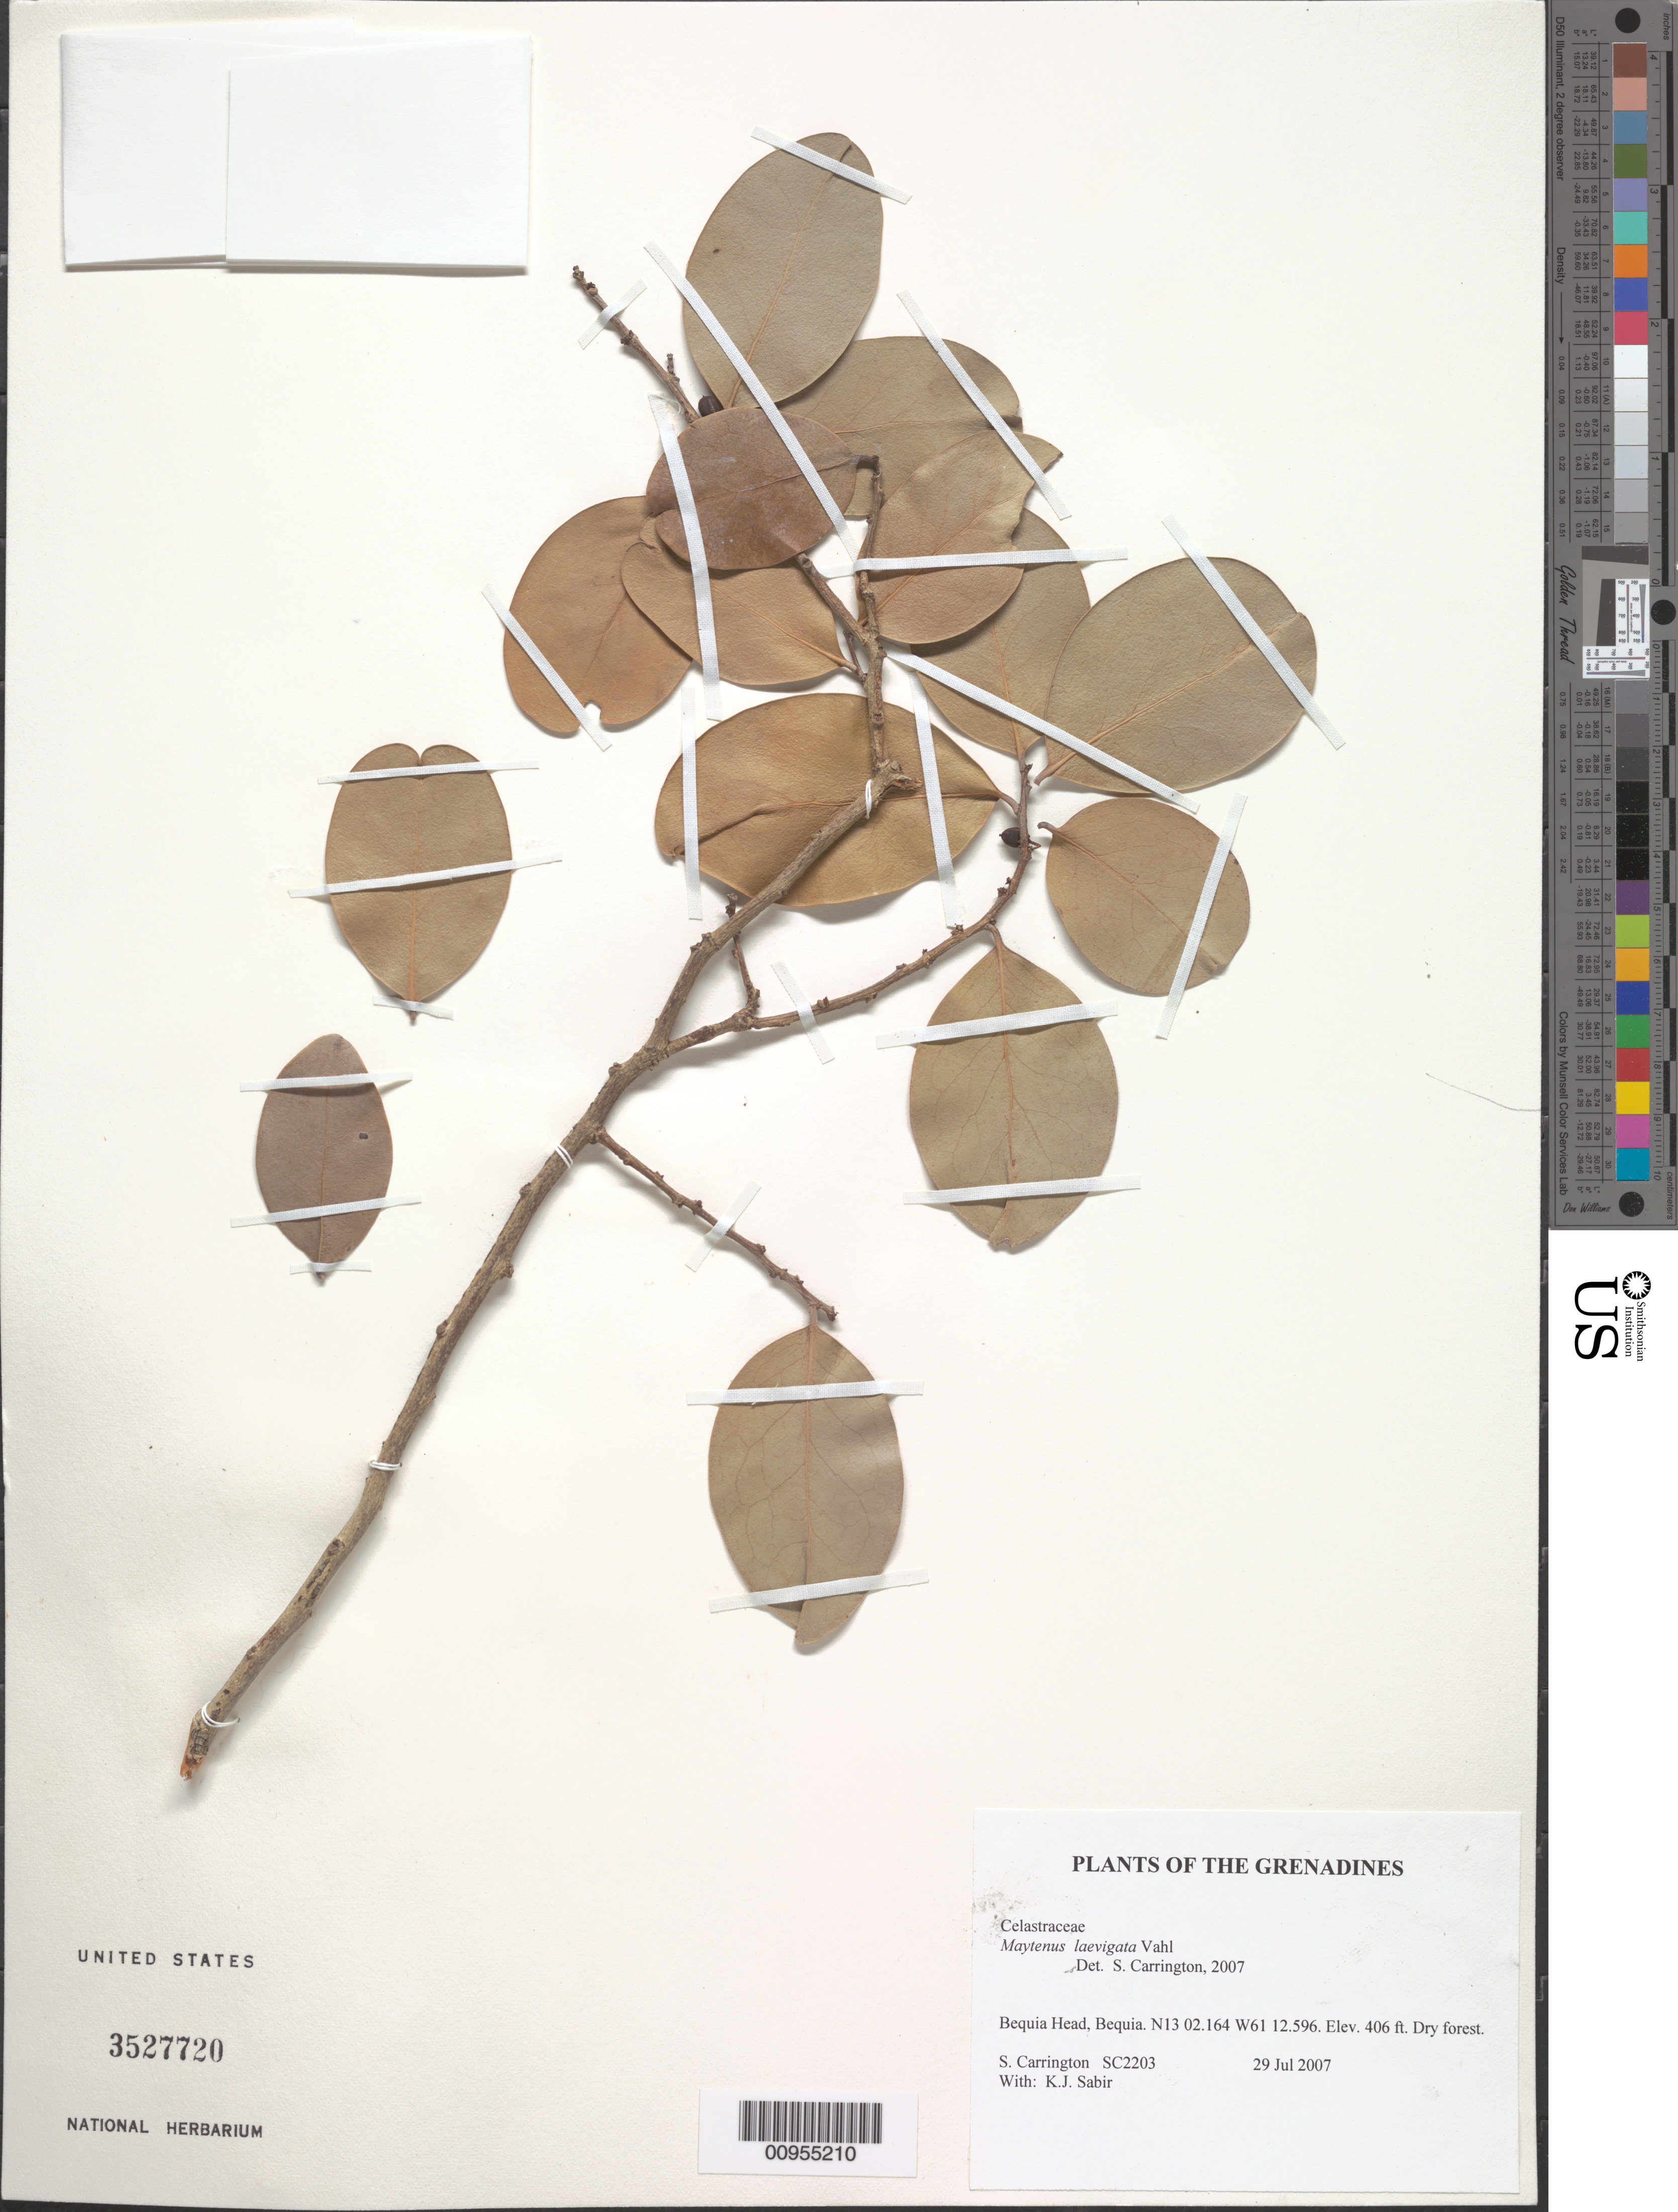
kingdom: Plantae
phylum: Tracheophyta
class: Magnoliopsida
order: Celastrales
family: Celastraceae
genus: Maytenus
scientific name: Maytenus laevigatus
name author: (Vahl) Griseb. ex Eggers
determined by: Carrington, C. M. S.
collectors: C. M. S. Carrington & K. Sabir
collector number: SC 2203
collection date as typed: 29 Jul 2007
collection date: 2007-07-29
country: St. Vincent - Grenadines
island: Bequia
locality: Bequia Head, Bequia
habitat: dry forest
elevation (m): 124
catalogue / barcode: US 3527720